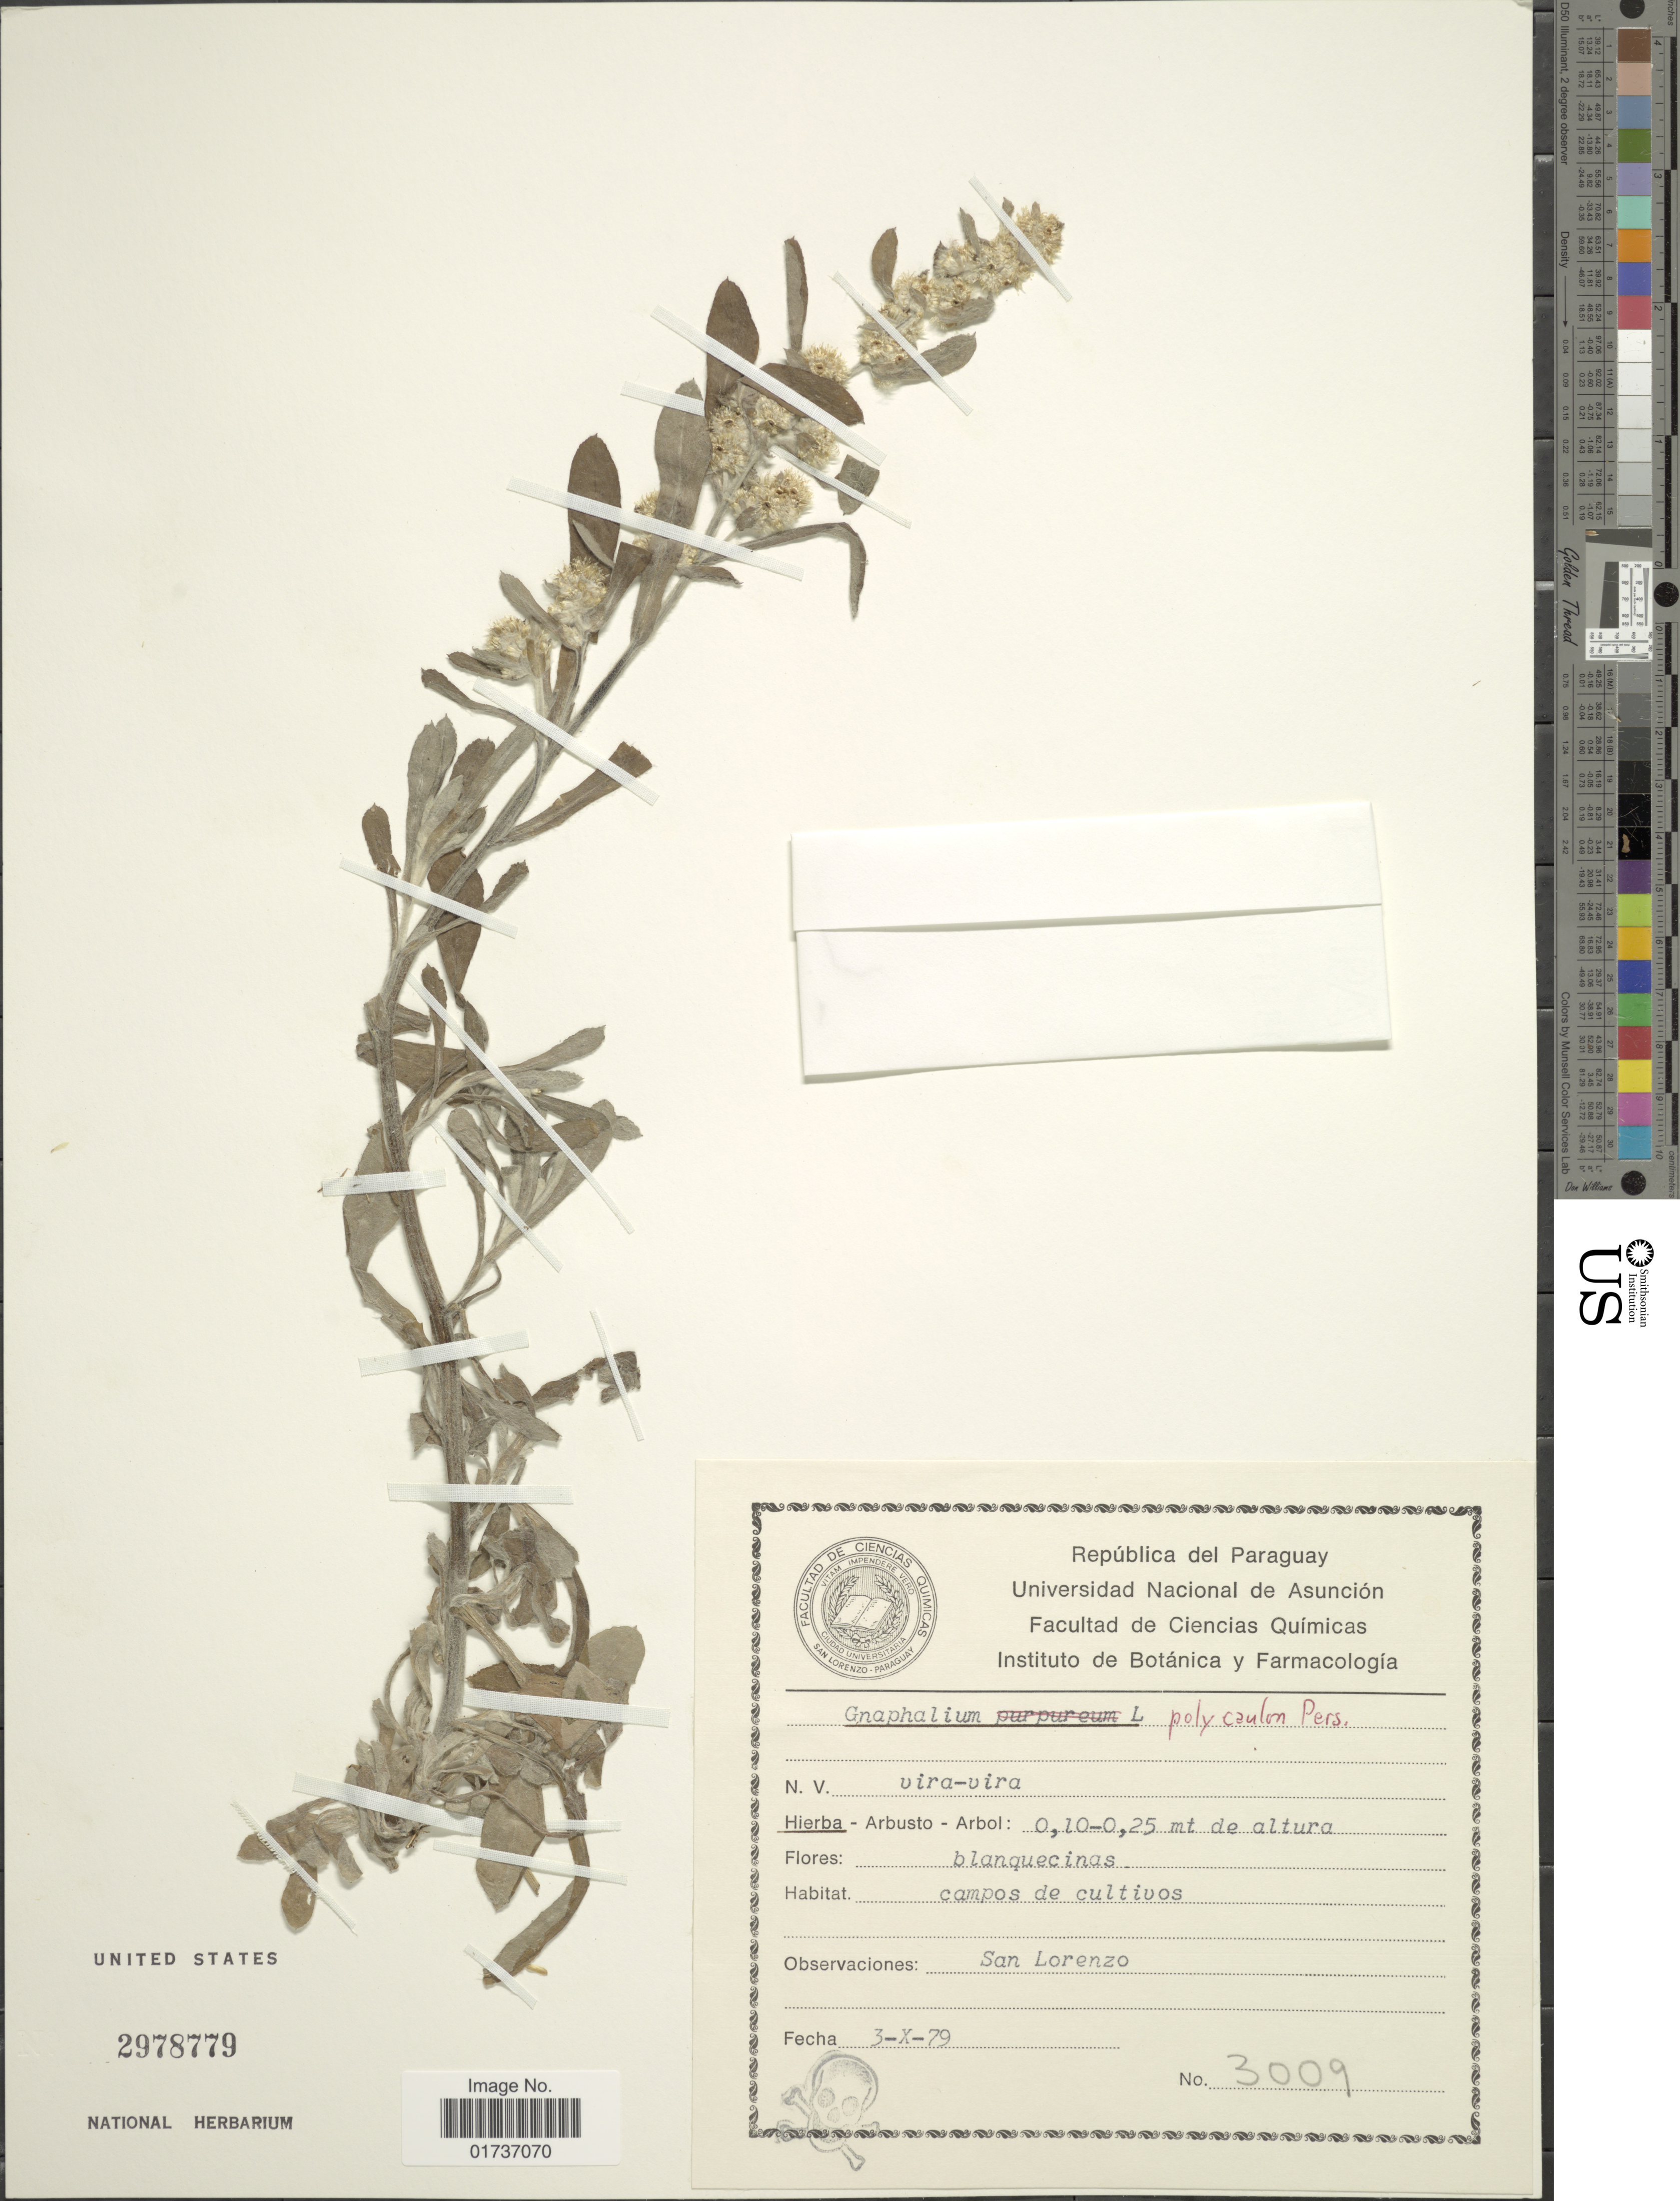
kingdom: Plantae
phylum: Tracheophyta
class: Magnoliopsida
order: Asterales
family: Asteraceae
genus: Gnaphalium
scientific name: Gnaphalium polycaulon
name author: Pers.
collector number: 3009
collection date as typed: Transcribed d/m/y: 3/10/79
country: Paraguay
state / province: Central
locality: San Lorenzo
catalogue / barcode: US 2978779